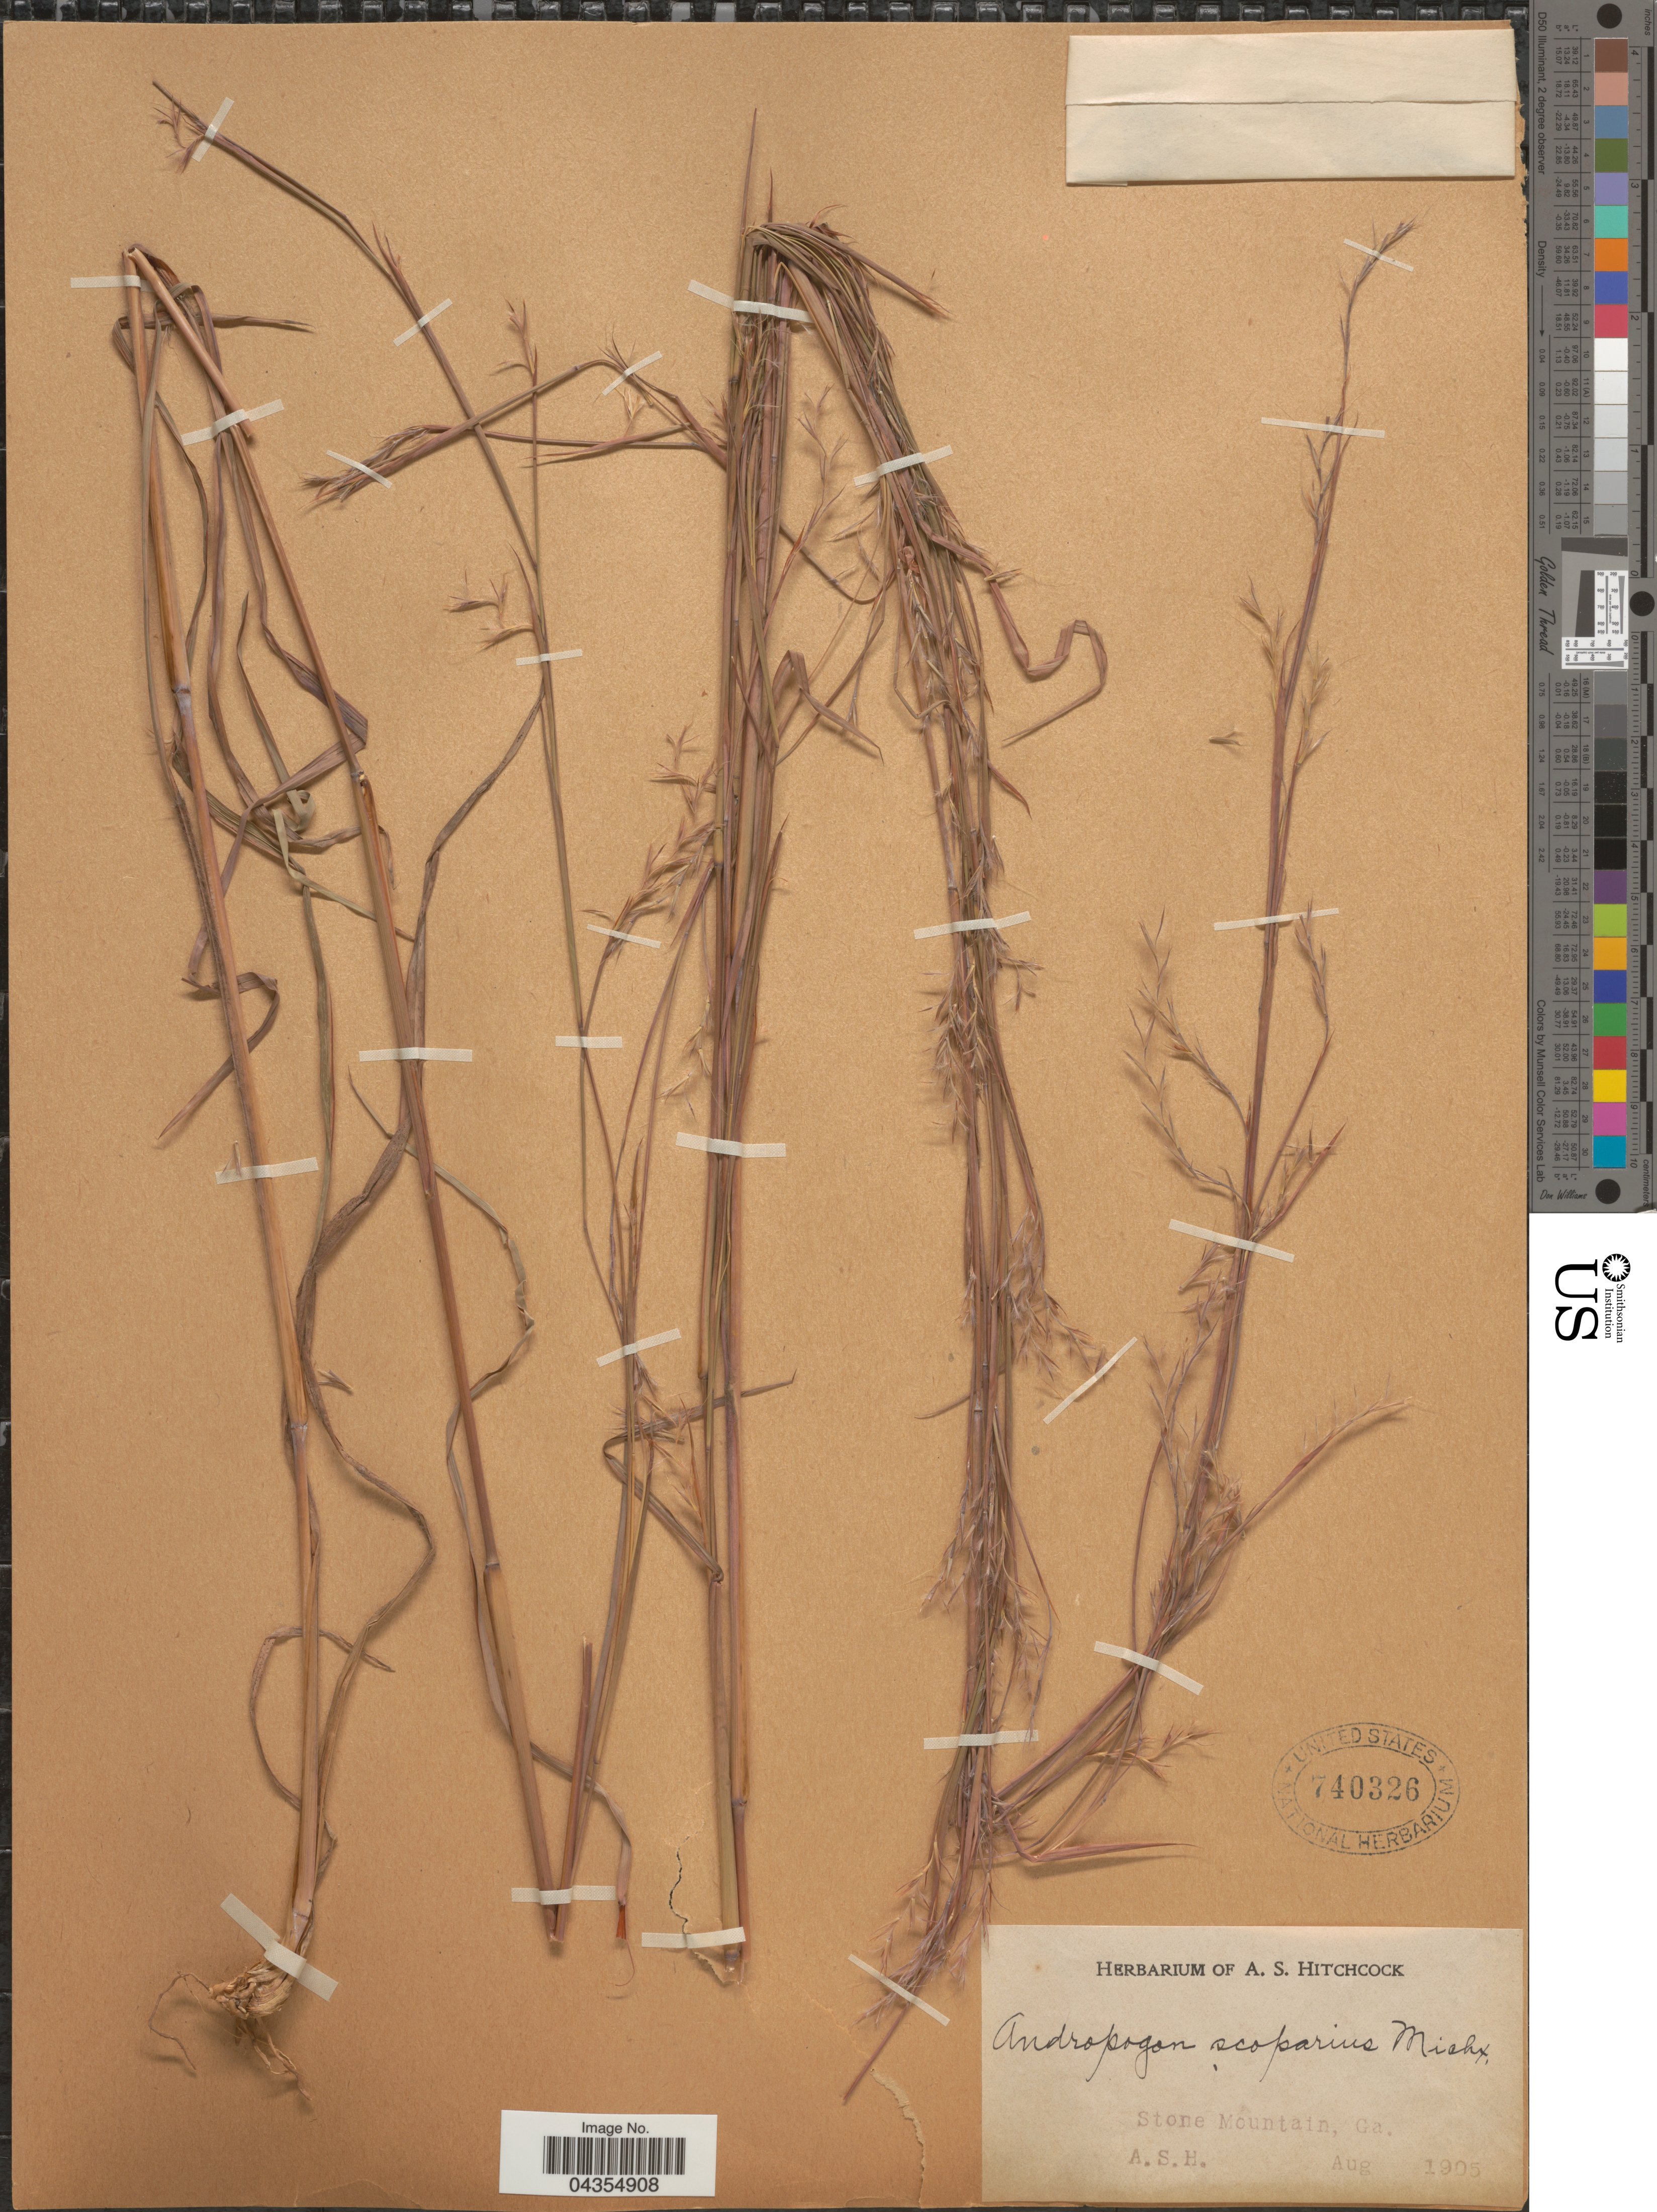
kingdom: Plantae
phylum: Tracheophyta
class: Liliopsida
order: Poales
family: Poaceae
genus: Schizachyrium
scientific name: Schizachyrium sanguineum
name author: (Retz.) Alston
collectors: A. S. Hitchcock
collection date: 1905-08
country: United States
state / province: Georgia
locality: Stone Mountain.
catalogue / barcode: US 740326